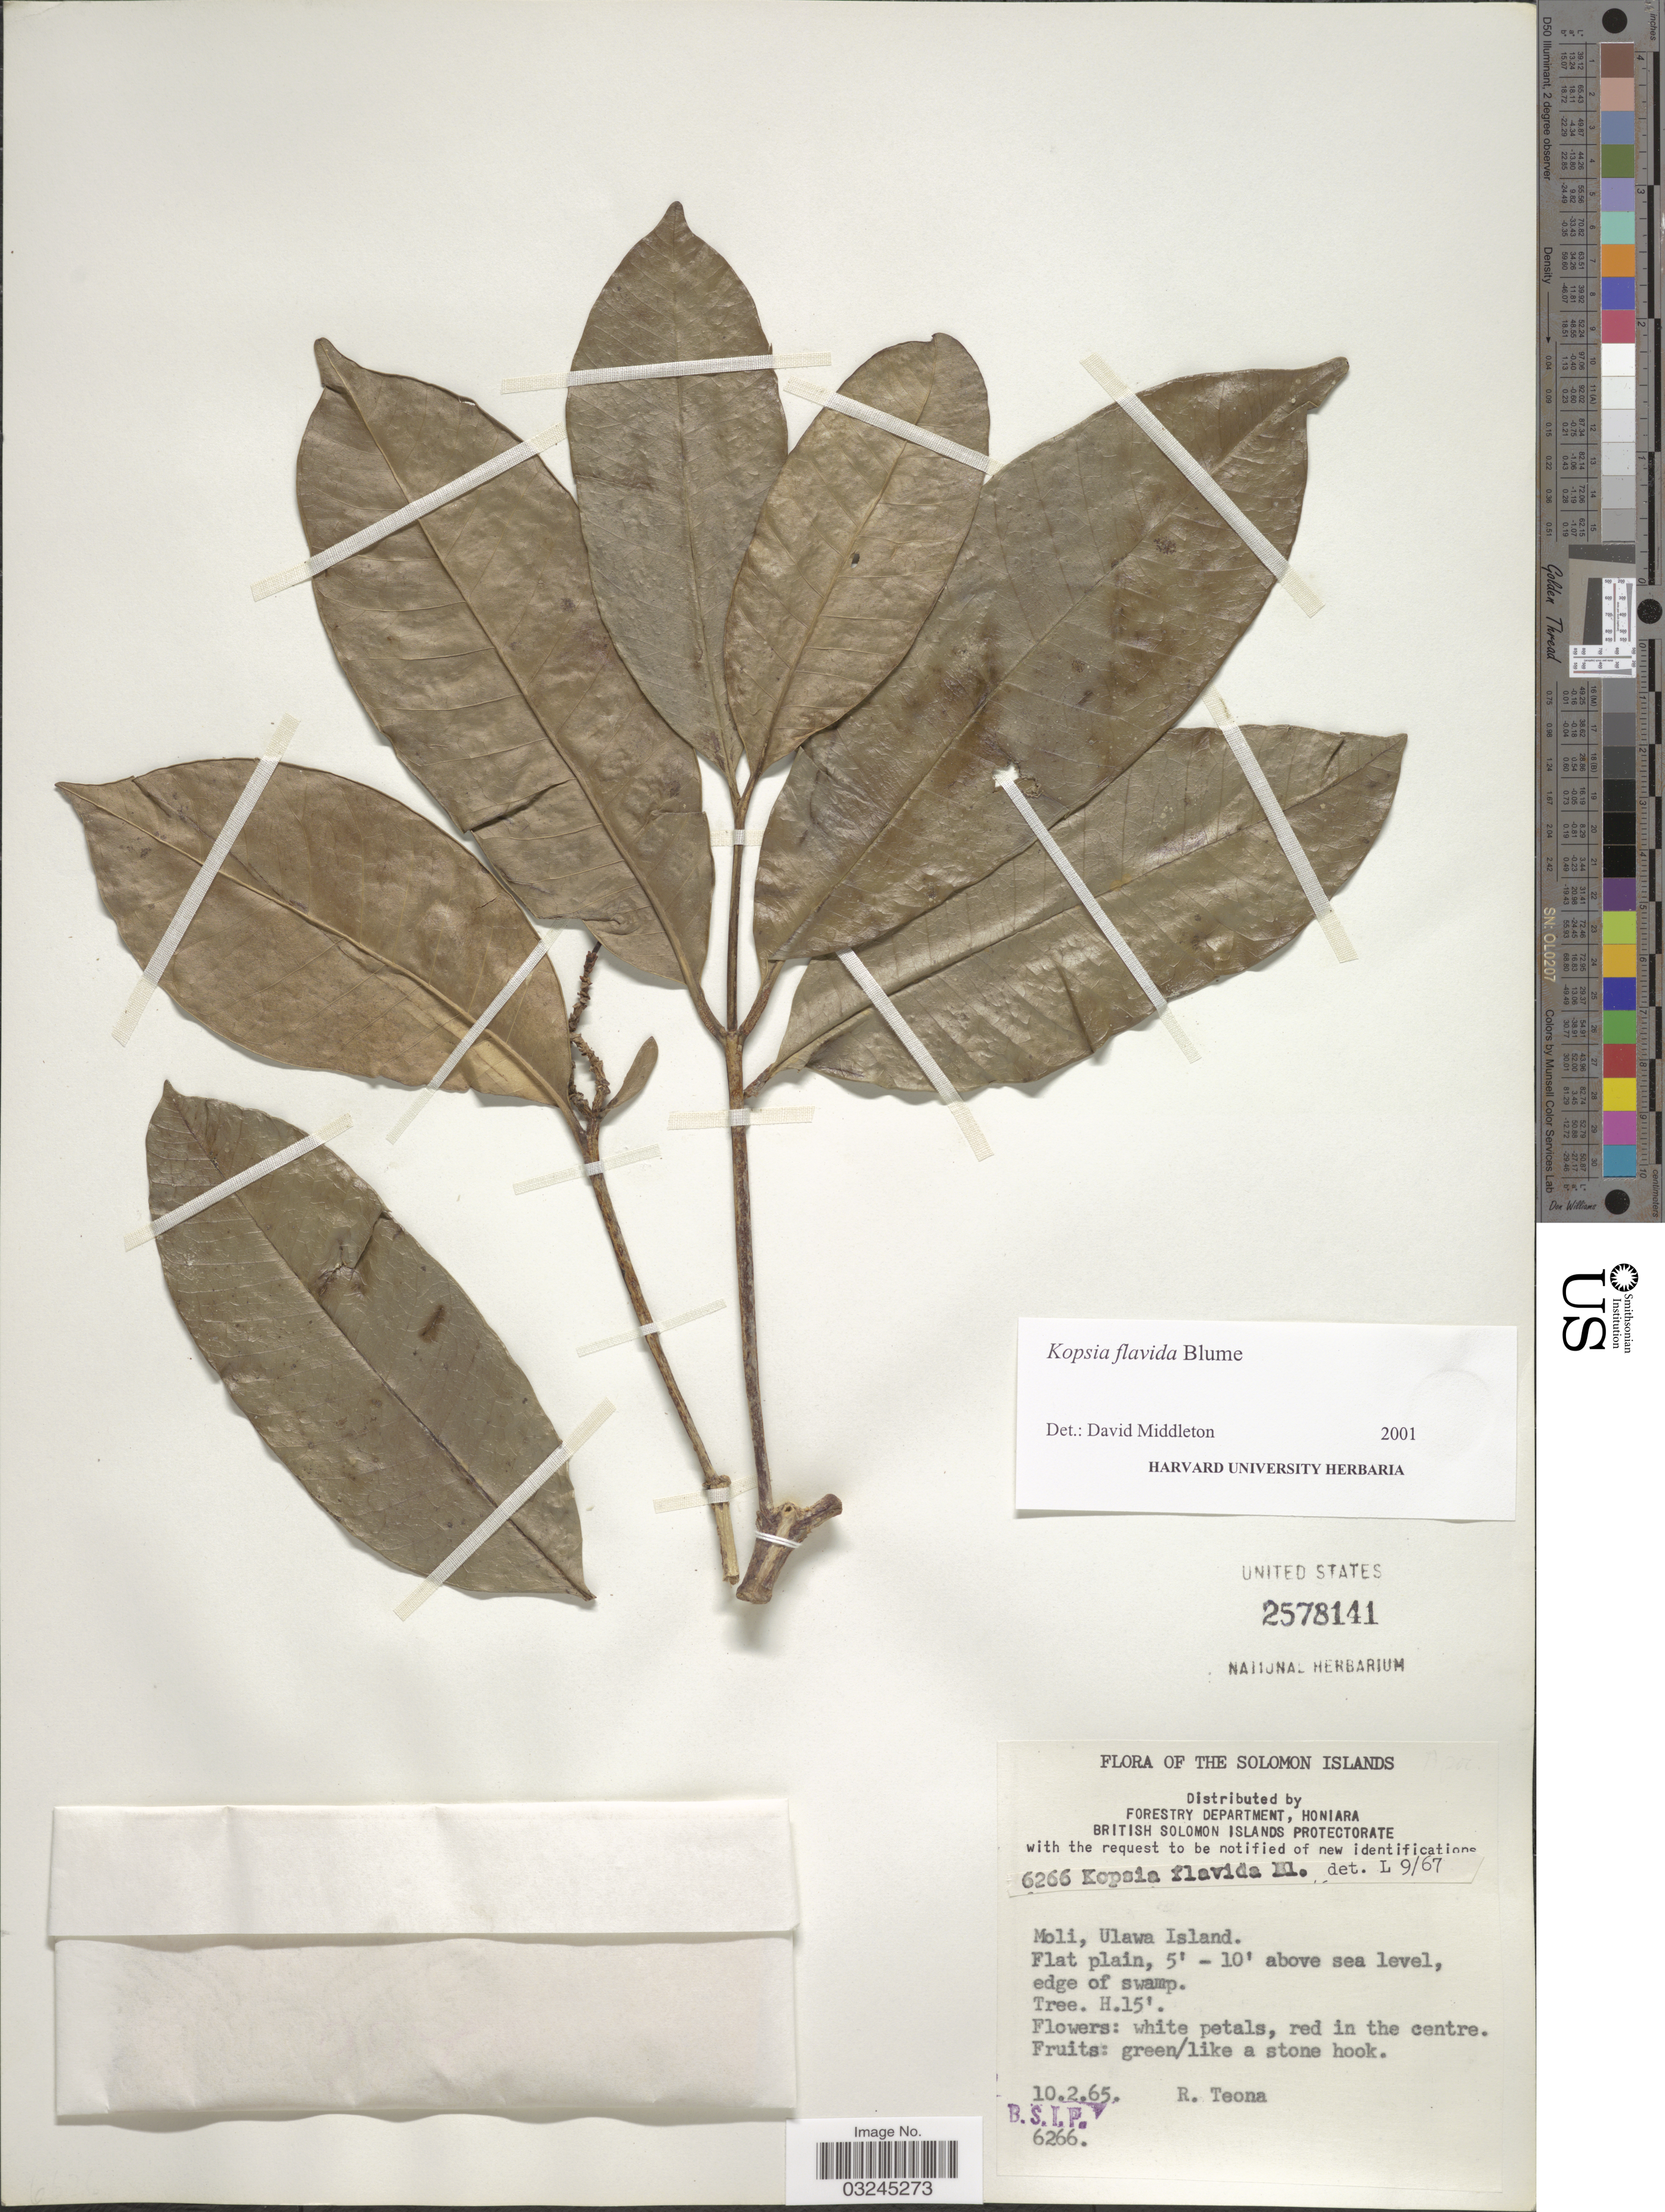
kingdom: Plantae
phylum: Tracheophyta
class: Magnoliopsida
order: Gentianales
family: Apocynaceae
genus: Kopsia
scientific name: Kopsia flavida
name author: Blume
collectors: R. Teona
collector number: BSIP6266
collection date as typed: Transcribed d/m/y: 10/2/65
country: Solomon Islands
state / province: Solomon Islands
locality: Moli, Ulawa Island.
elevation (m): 2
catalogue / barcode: US 2578141